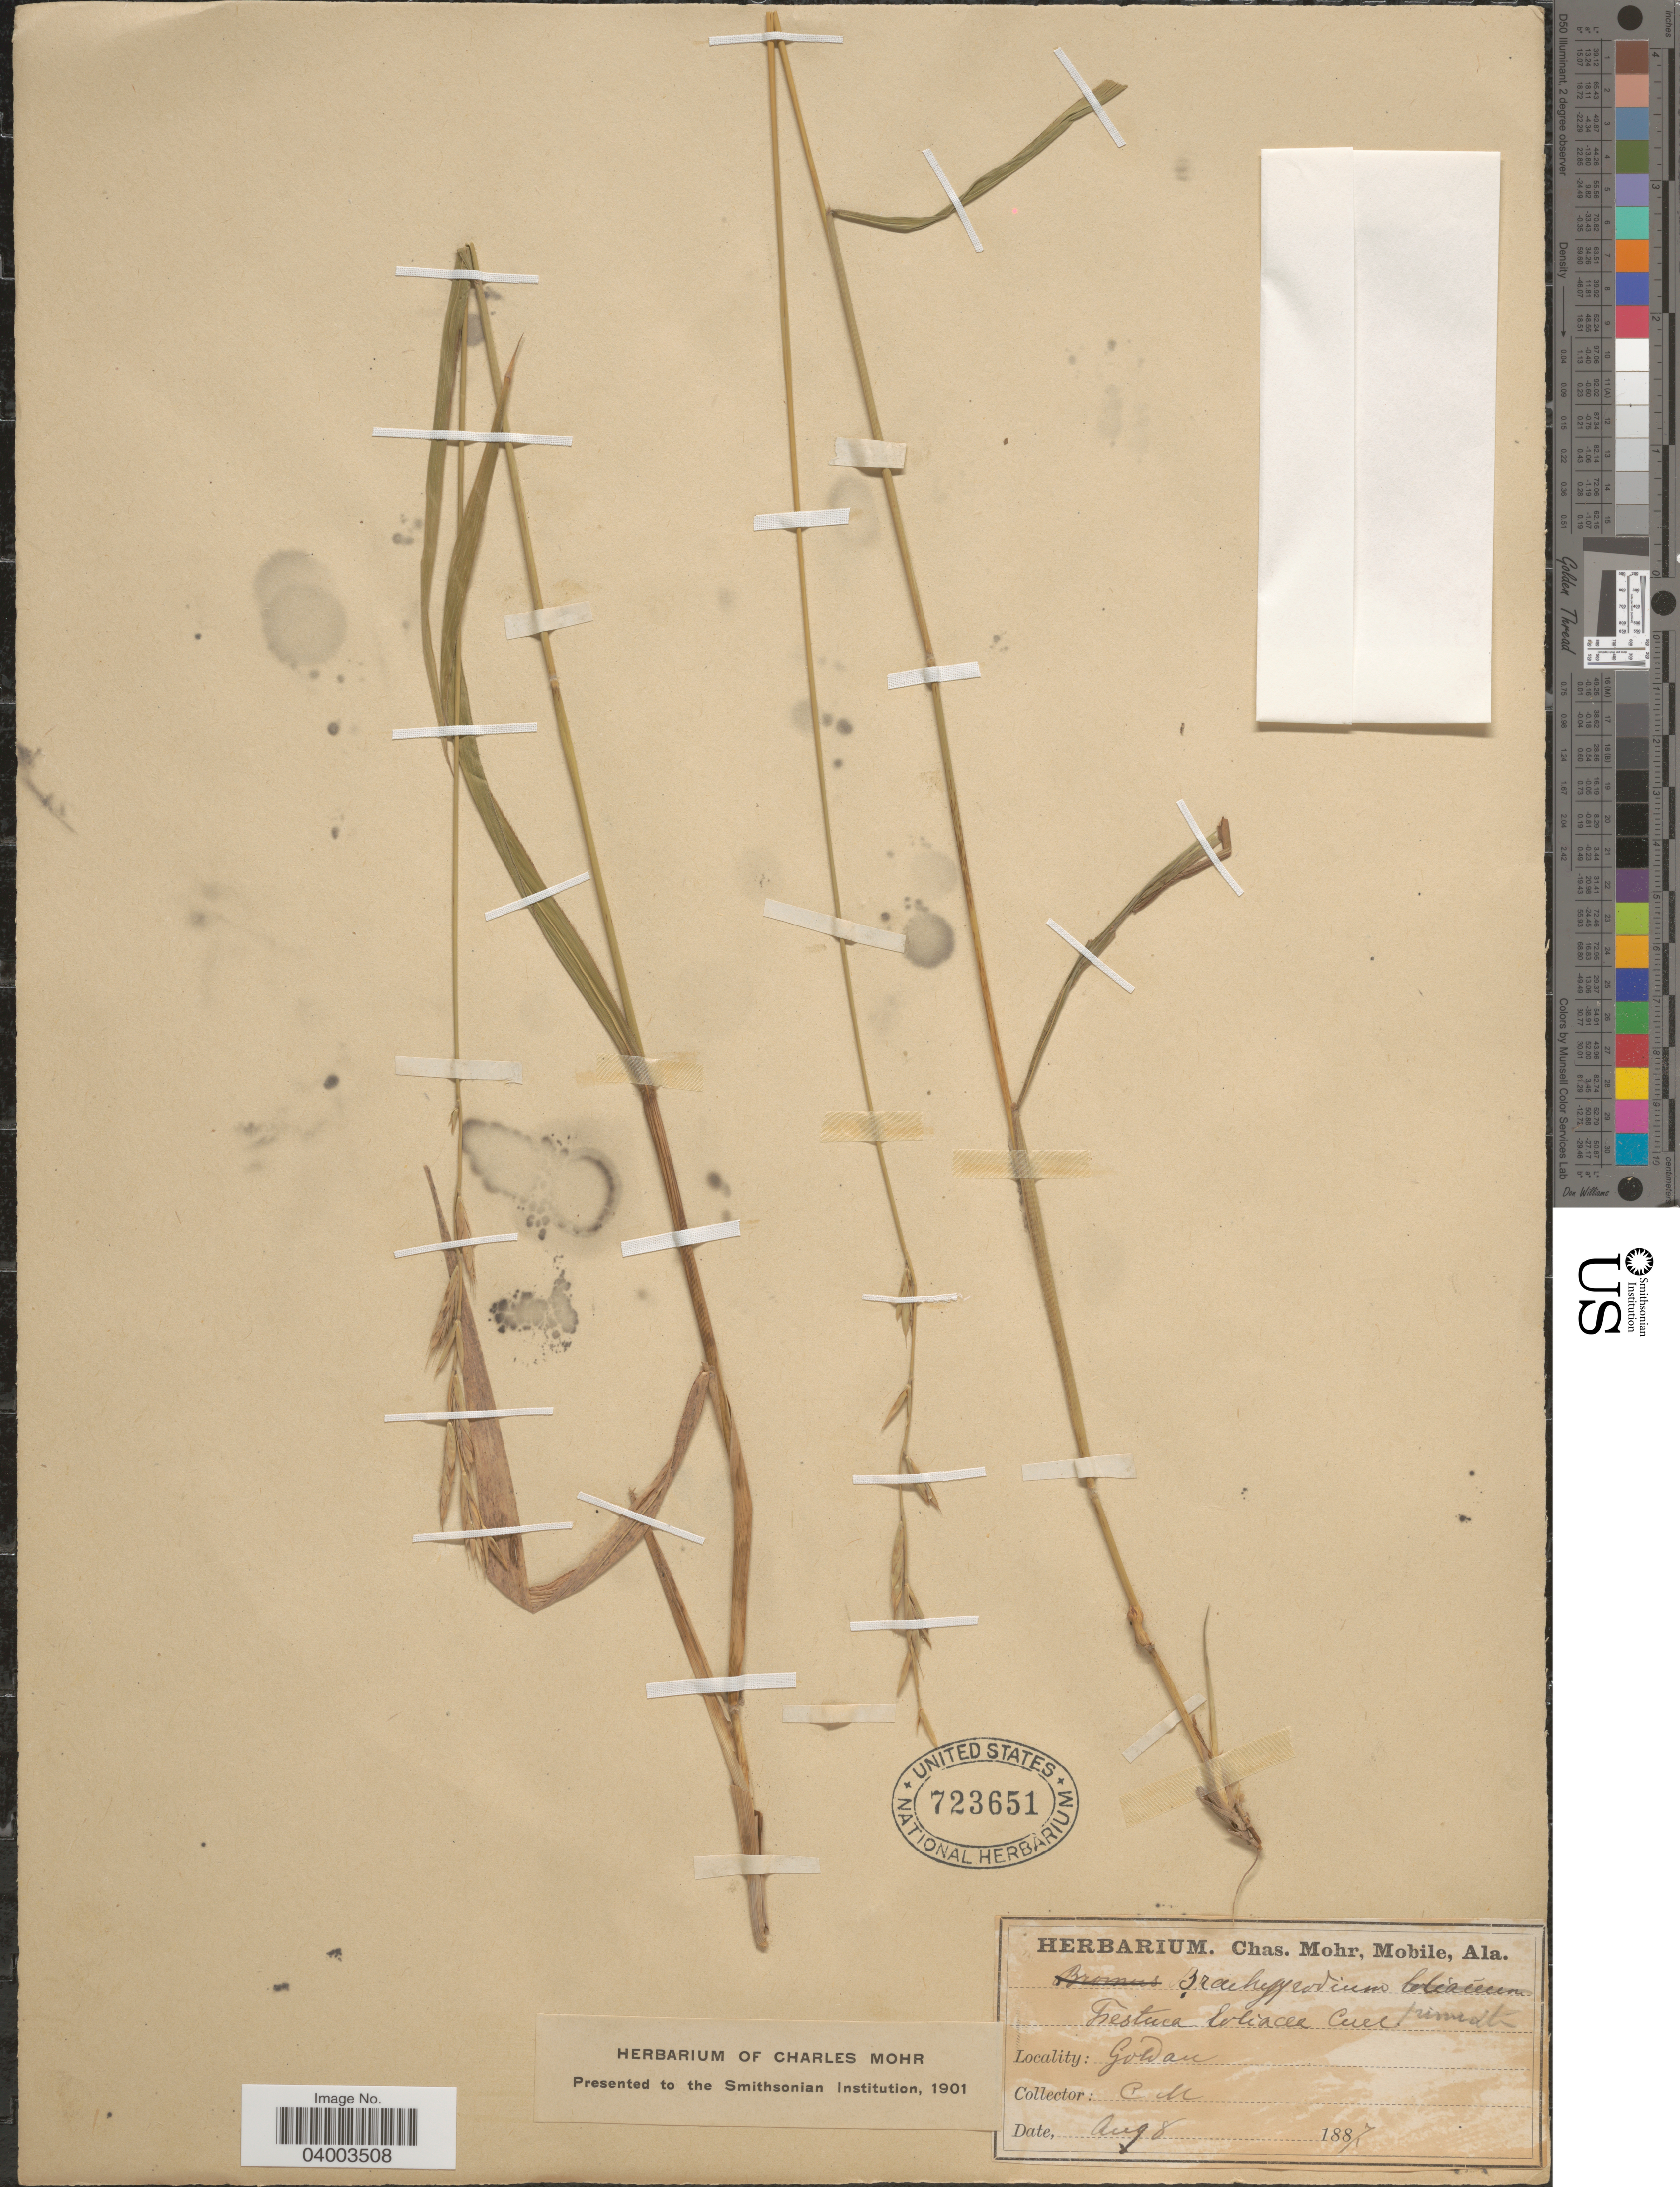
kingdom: Plantae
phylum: Tracheophyta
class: Liliopsida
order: Poales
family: Poaceae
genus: Brachypodium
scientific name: Brachypodium pinnatum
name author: (L.) P. Beauv.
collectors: Mohr, C. T. (herbarium)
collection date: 1887-08-08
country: United States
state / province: Alabama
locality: Goldan.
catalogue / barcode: US 723651